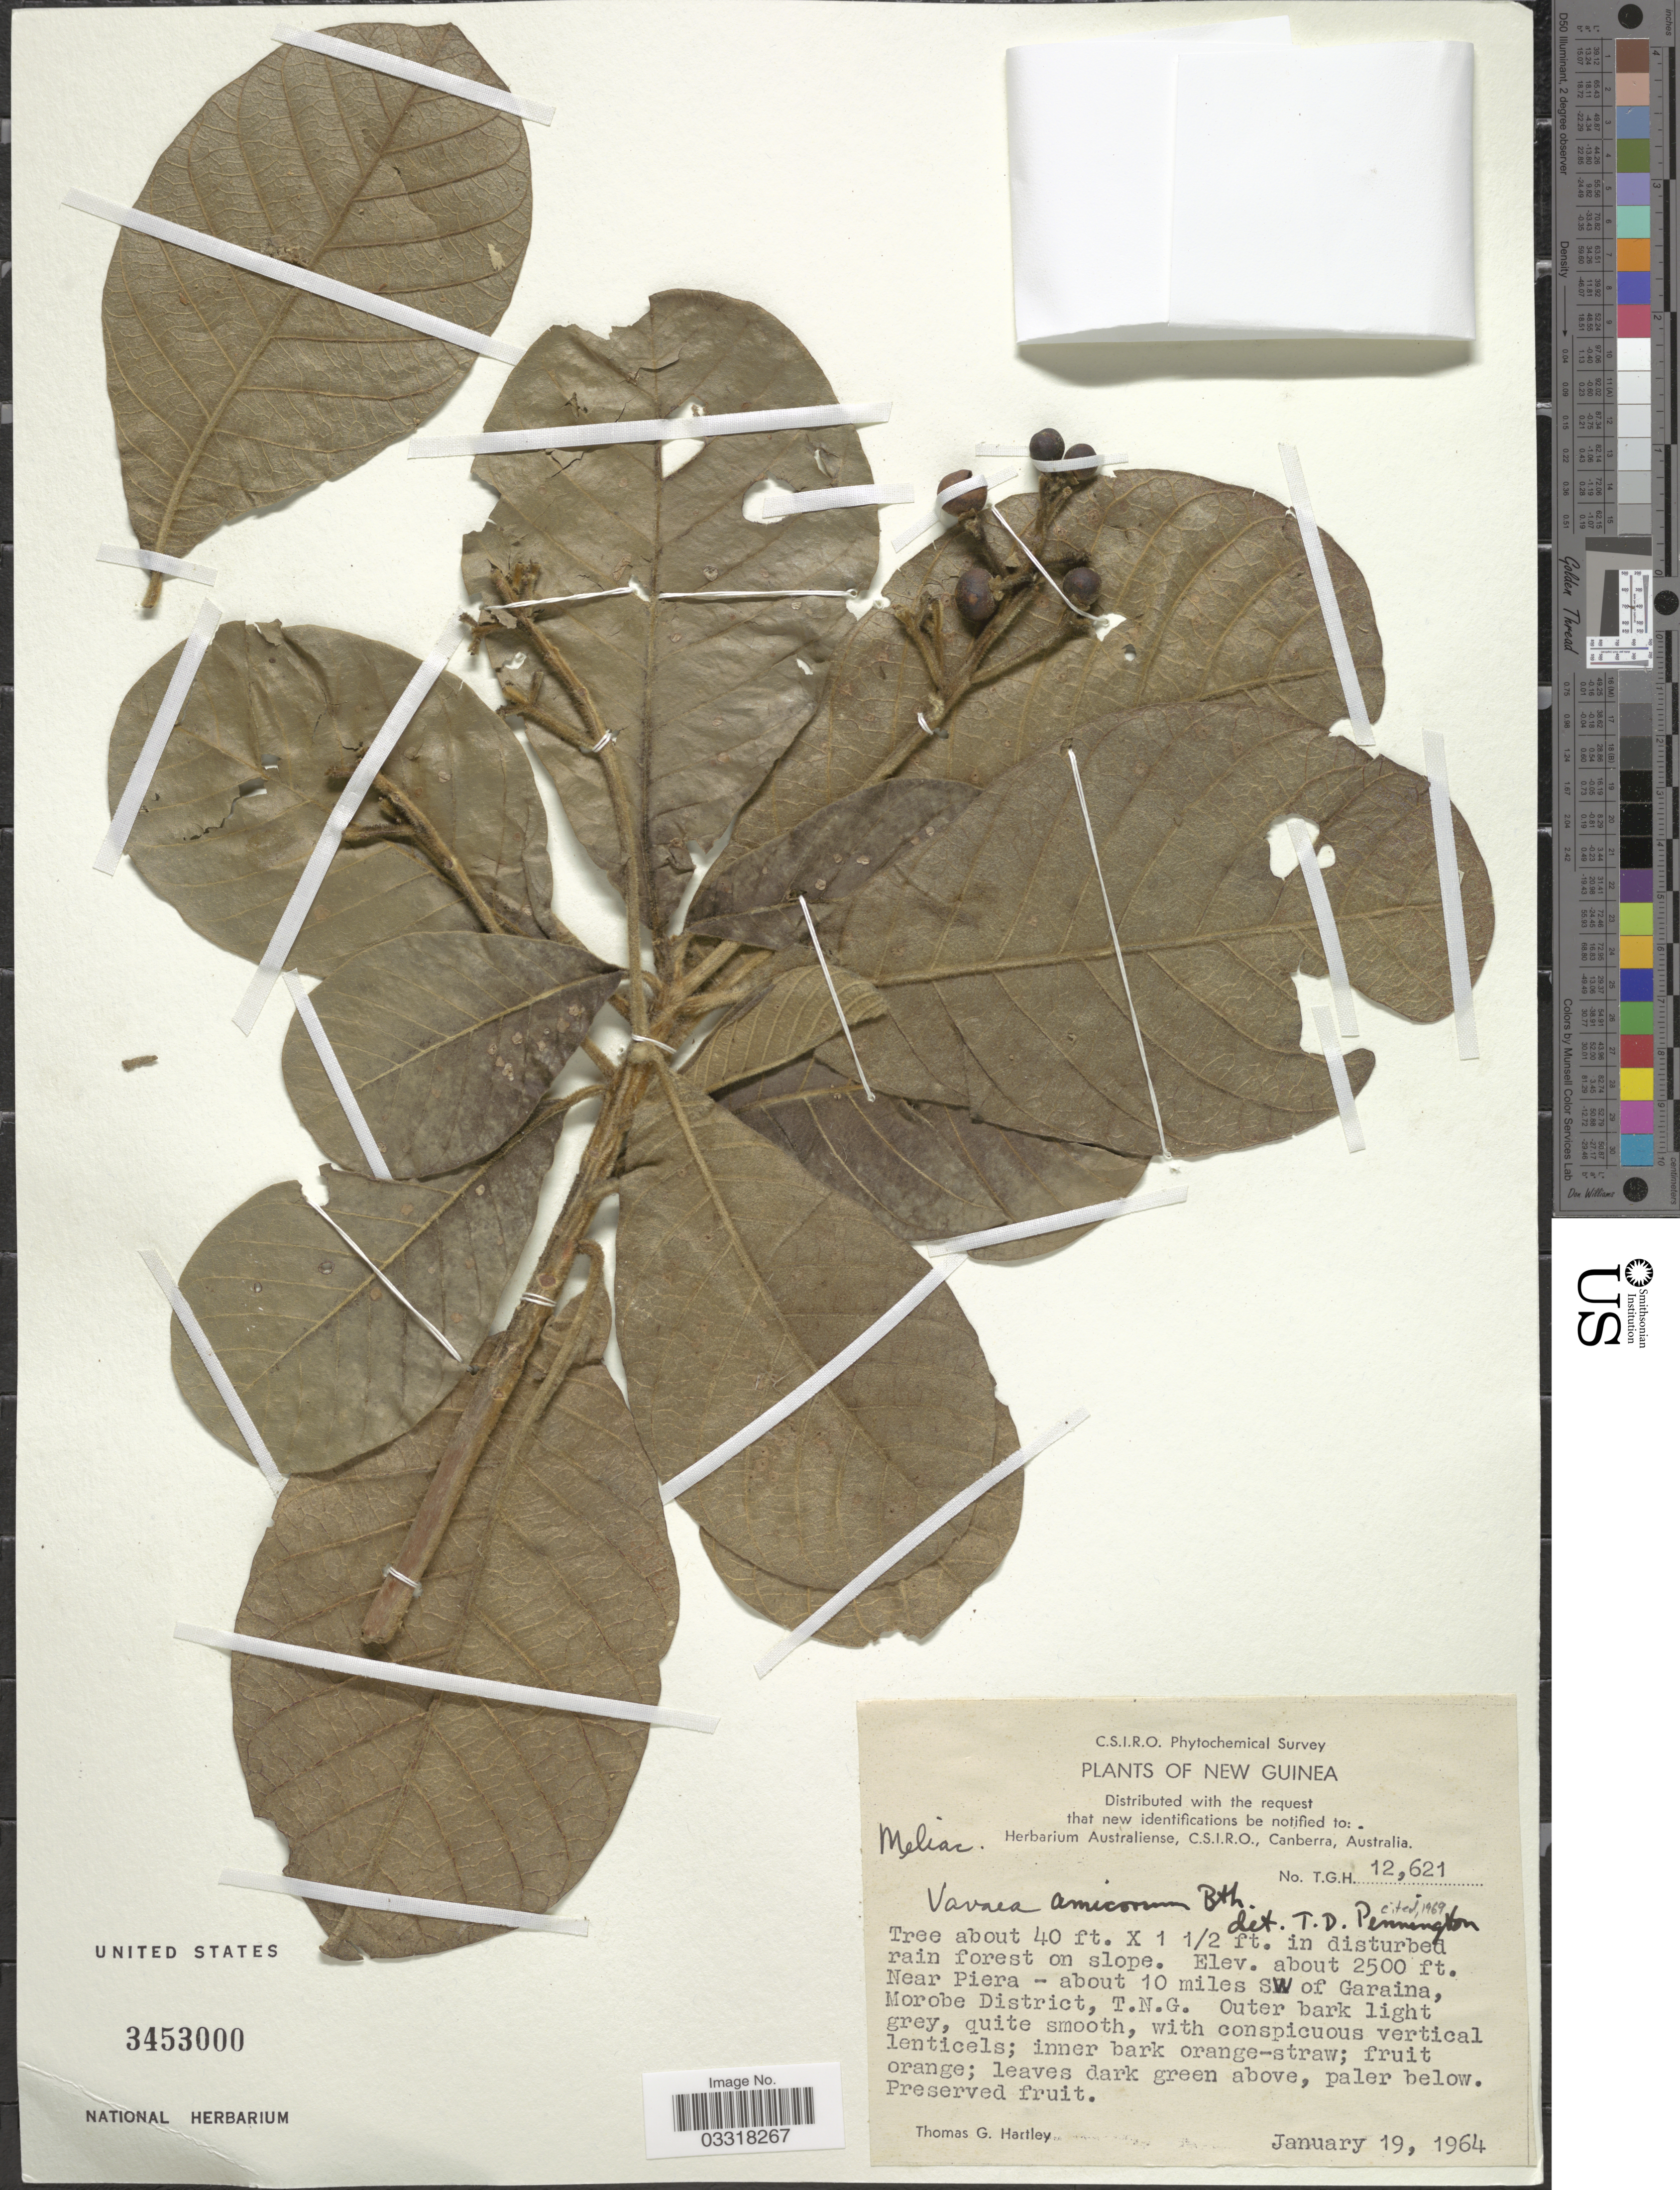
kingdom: Plantae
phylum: Tracheophyta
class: Magnoliopsida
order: Sapindales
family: Meliaceae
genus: Vavaea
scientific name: Vavaea amicorum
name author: Benth.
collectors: T. G. Hartley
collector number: TGH12621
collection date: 1964-01-19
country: Papua New Guinea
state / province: Morobe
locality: New Guinea. Near Piera - about 10 miles SW of Garaina, Morobe District, T.N.G.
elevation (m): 762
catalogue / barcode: US 3453000